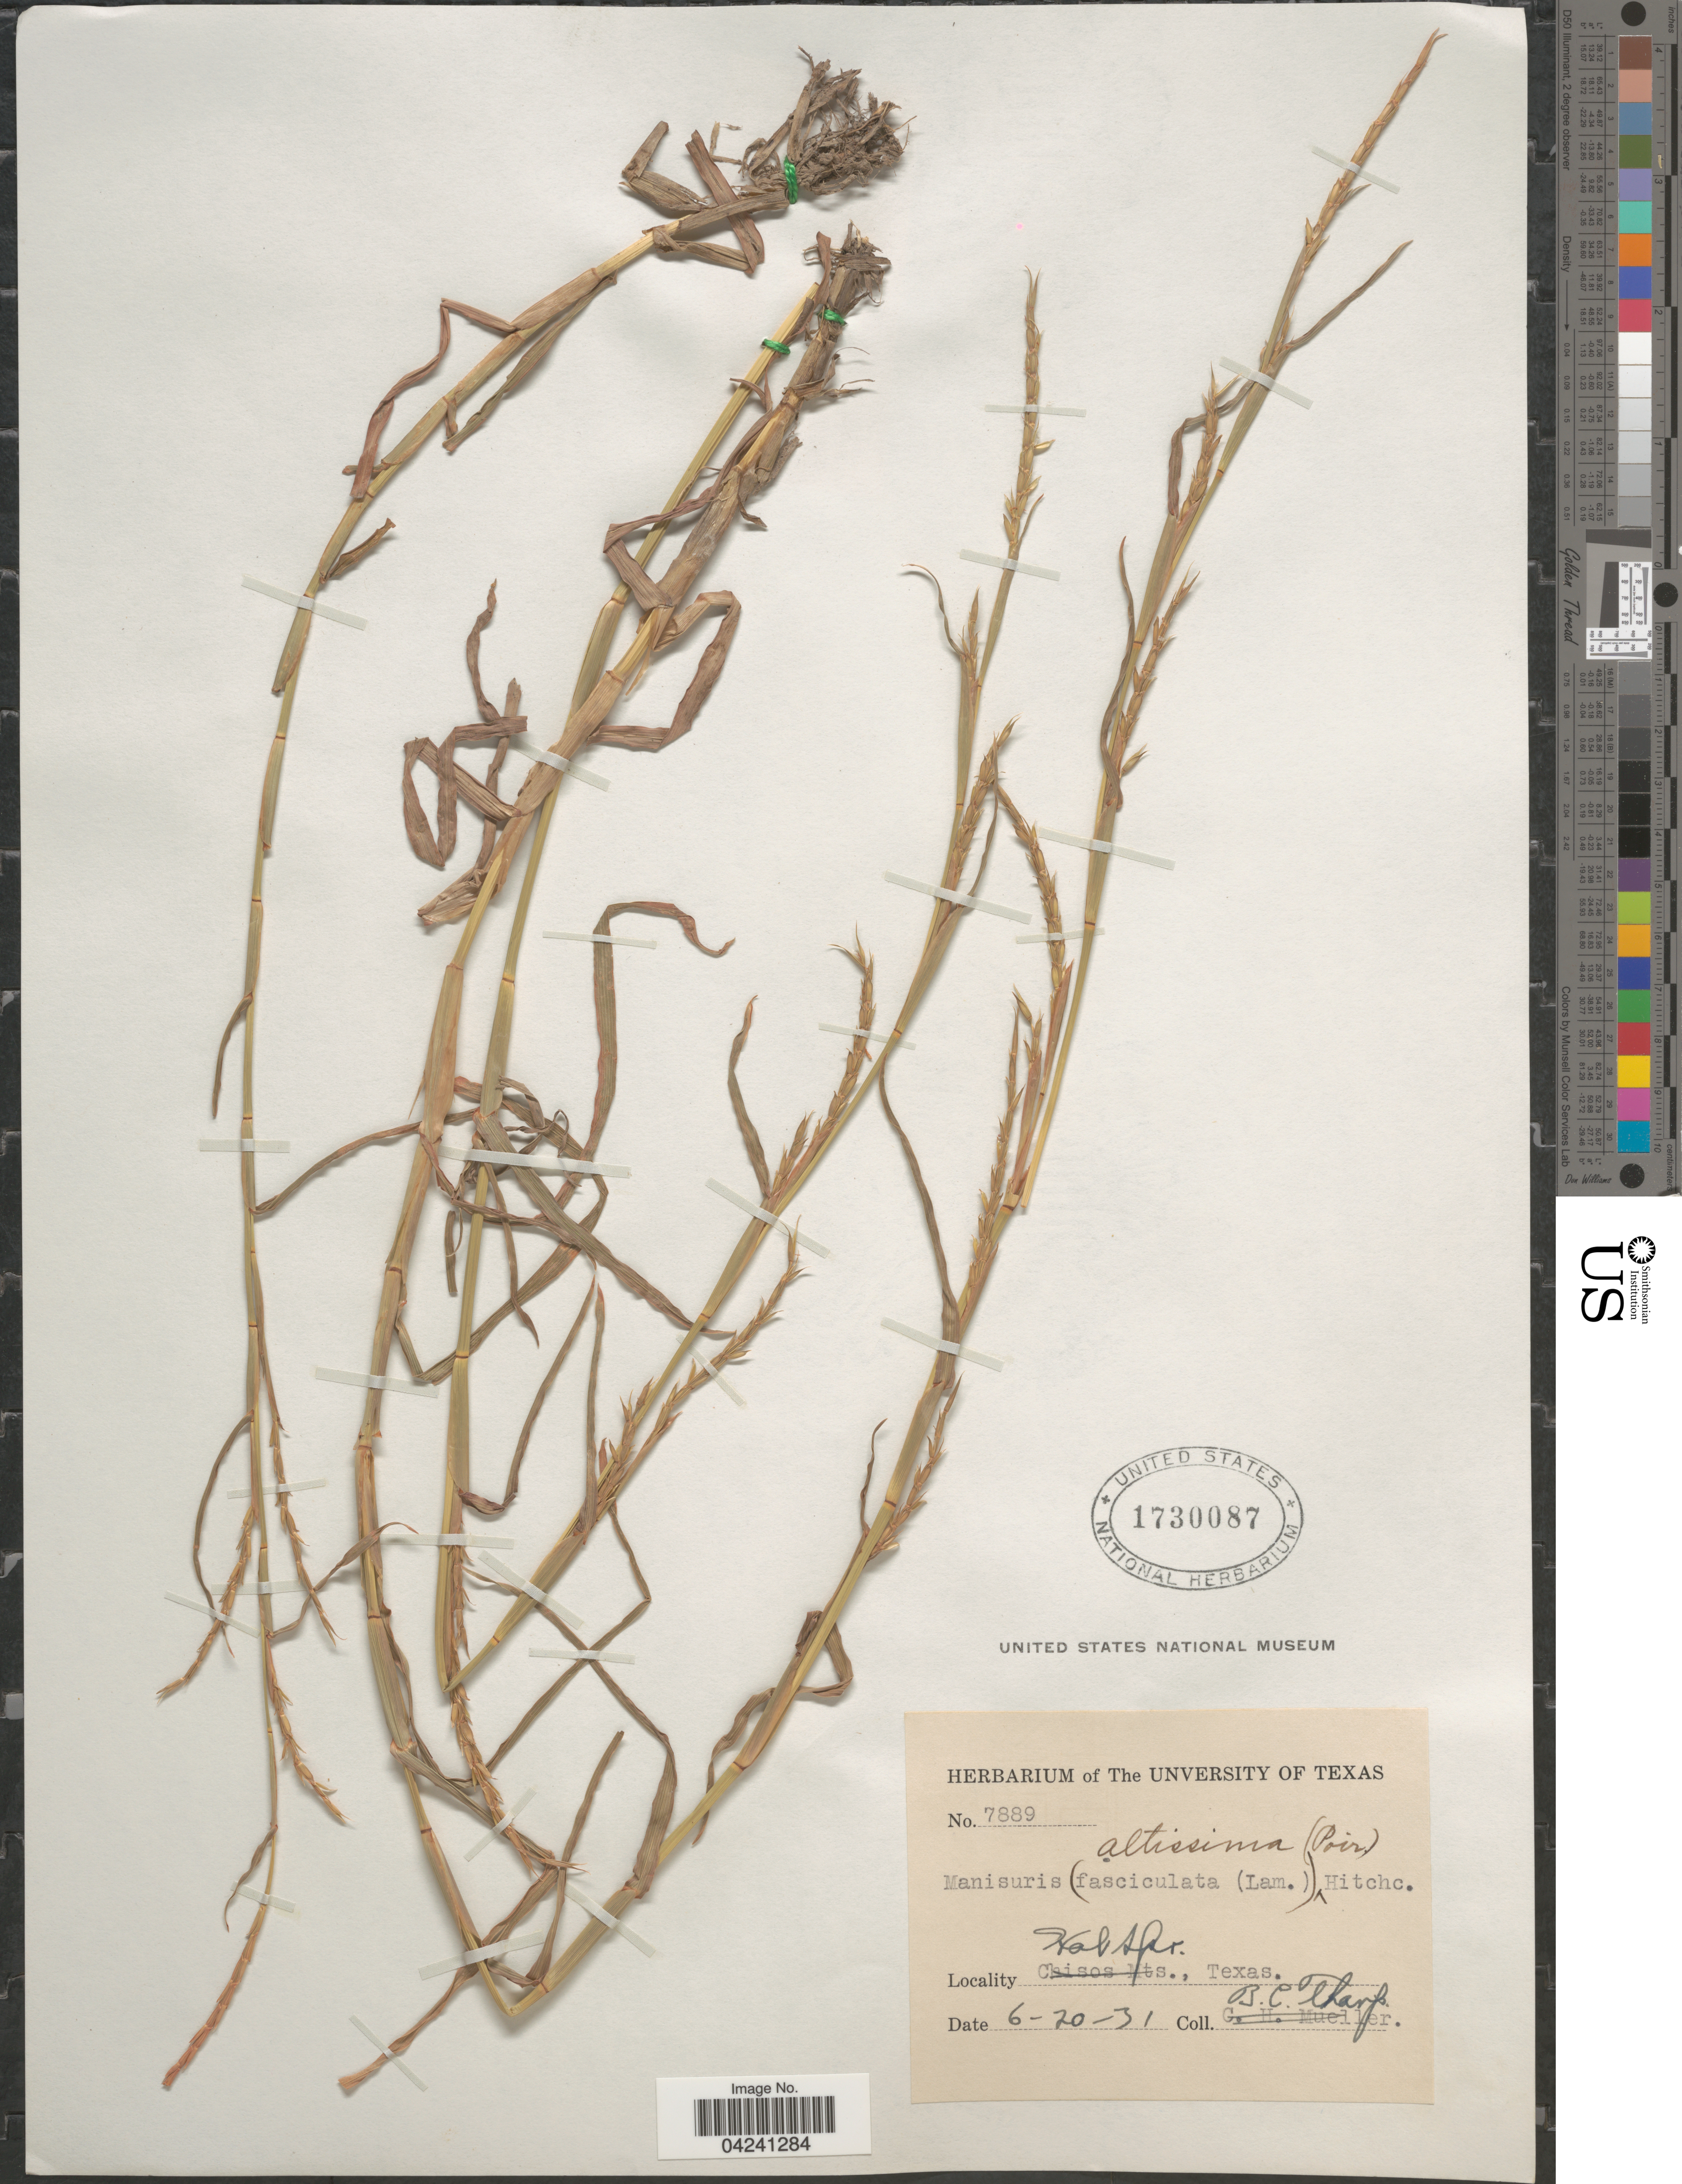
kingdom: Plantae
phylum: Tracheophyta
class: Liliopsida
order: Poales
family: Poaceae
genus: Hemarthria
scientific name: Hemarthria altissima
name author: (Poir.) Stapf & C. E. Hubb.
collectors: B. C. Tharp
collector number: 7889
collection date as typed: Transcribed d/m/y: 20/6/31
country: United States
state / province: Texas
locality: Hot Spr.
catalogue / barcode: US 1730087